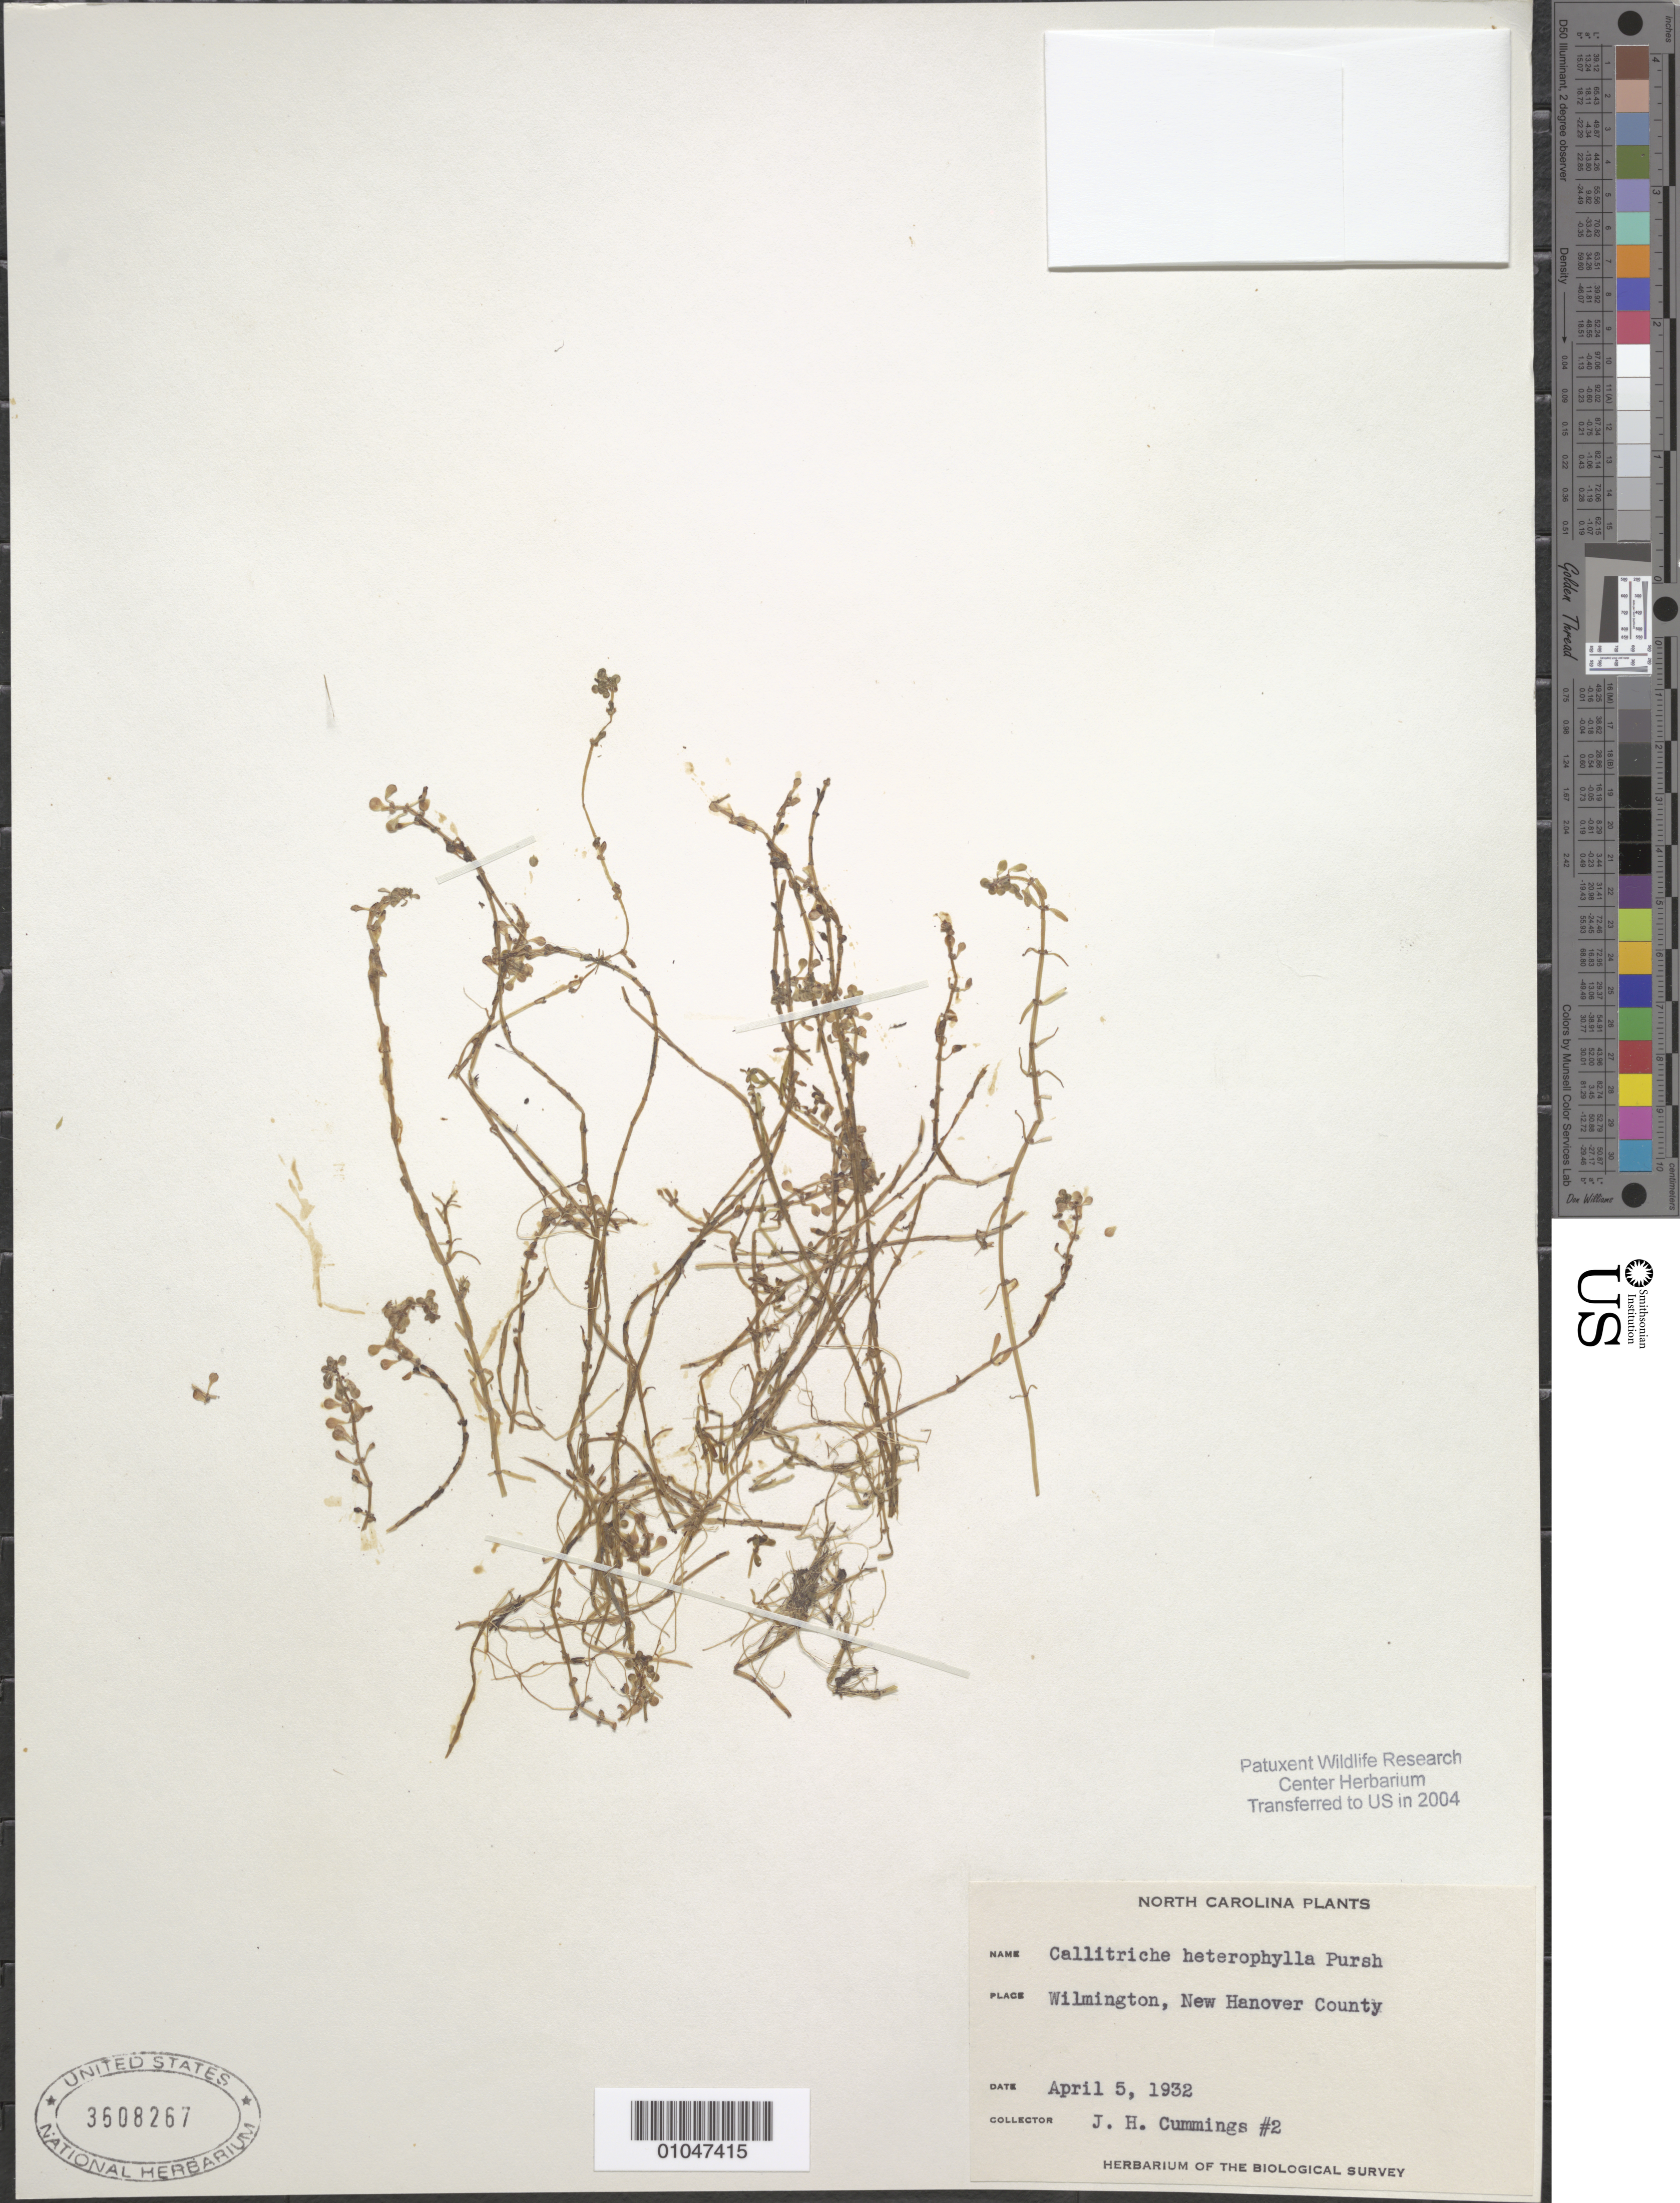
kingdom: Plantae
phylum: Tracheophyta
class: Magnoliopsida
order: Lamiales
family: Plantaginaceae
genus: Callitriche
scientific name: Callitriche heterophylla Pursh emend. Darby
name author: Pursh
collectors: J. Cummings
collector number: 2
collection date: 1932-04-05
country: United States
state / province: North Carolina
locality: Wilmington, New Hanover County.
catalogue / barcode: US 3608267